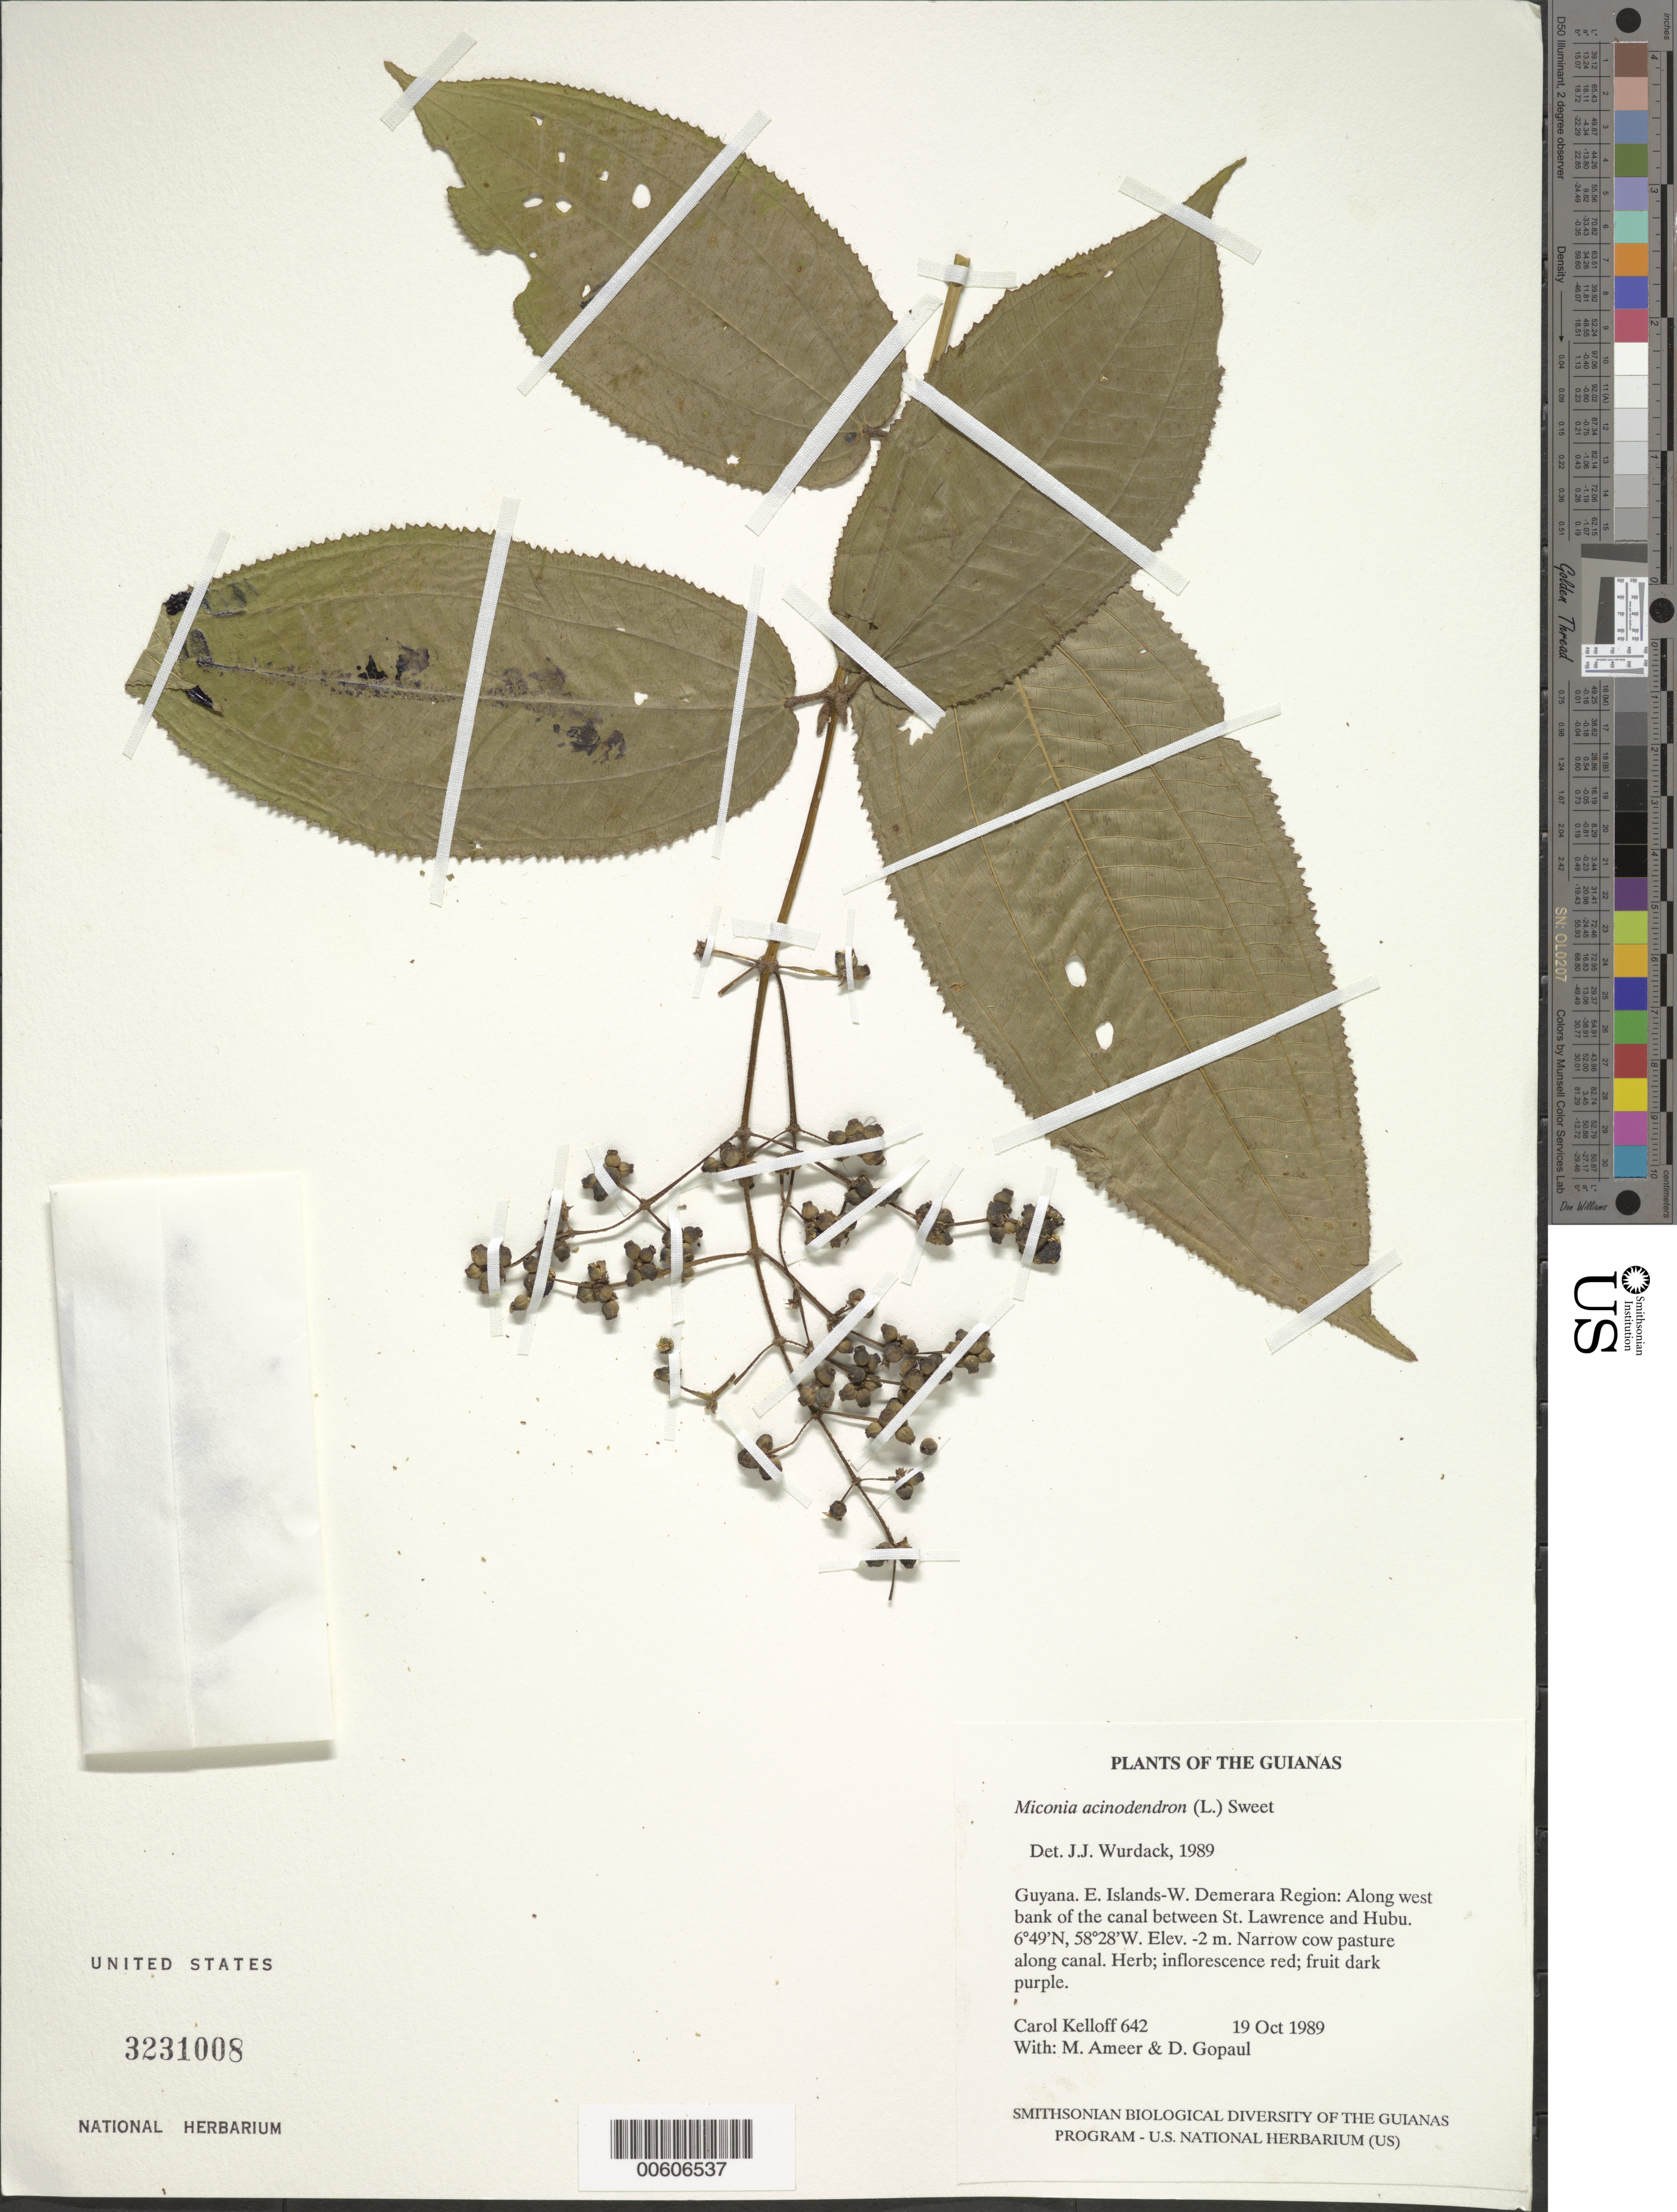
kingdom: Plantae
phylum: Tracheophyta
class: Magnoliopsida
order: Myrtales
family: Melastomataceae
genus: Miconia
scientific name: Miconia acinodendron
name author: (L.) Sweet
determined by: Wurdack, John J., (US), US (UNITED STATES)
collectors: C. L. Kelloff, M. Ameer & D. Gopaul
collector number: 642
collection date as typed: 19 October 1989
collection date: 1989-10-19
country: Guyana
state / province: Essequibo Isl-W. Demerara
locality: Along west bank of the canal between St. Lawrence and Hubu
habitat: Narrow cow pasture along canal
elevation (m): -2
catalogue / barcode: US 3231008